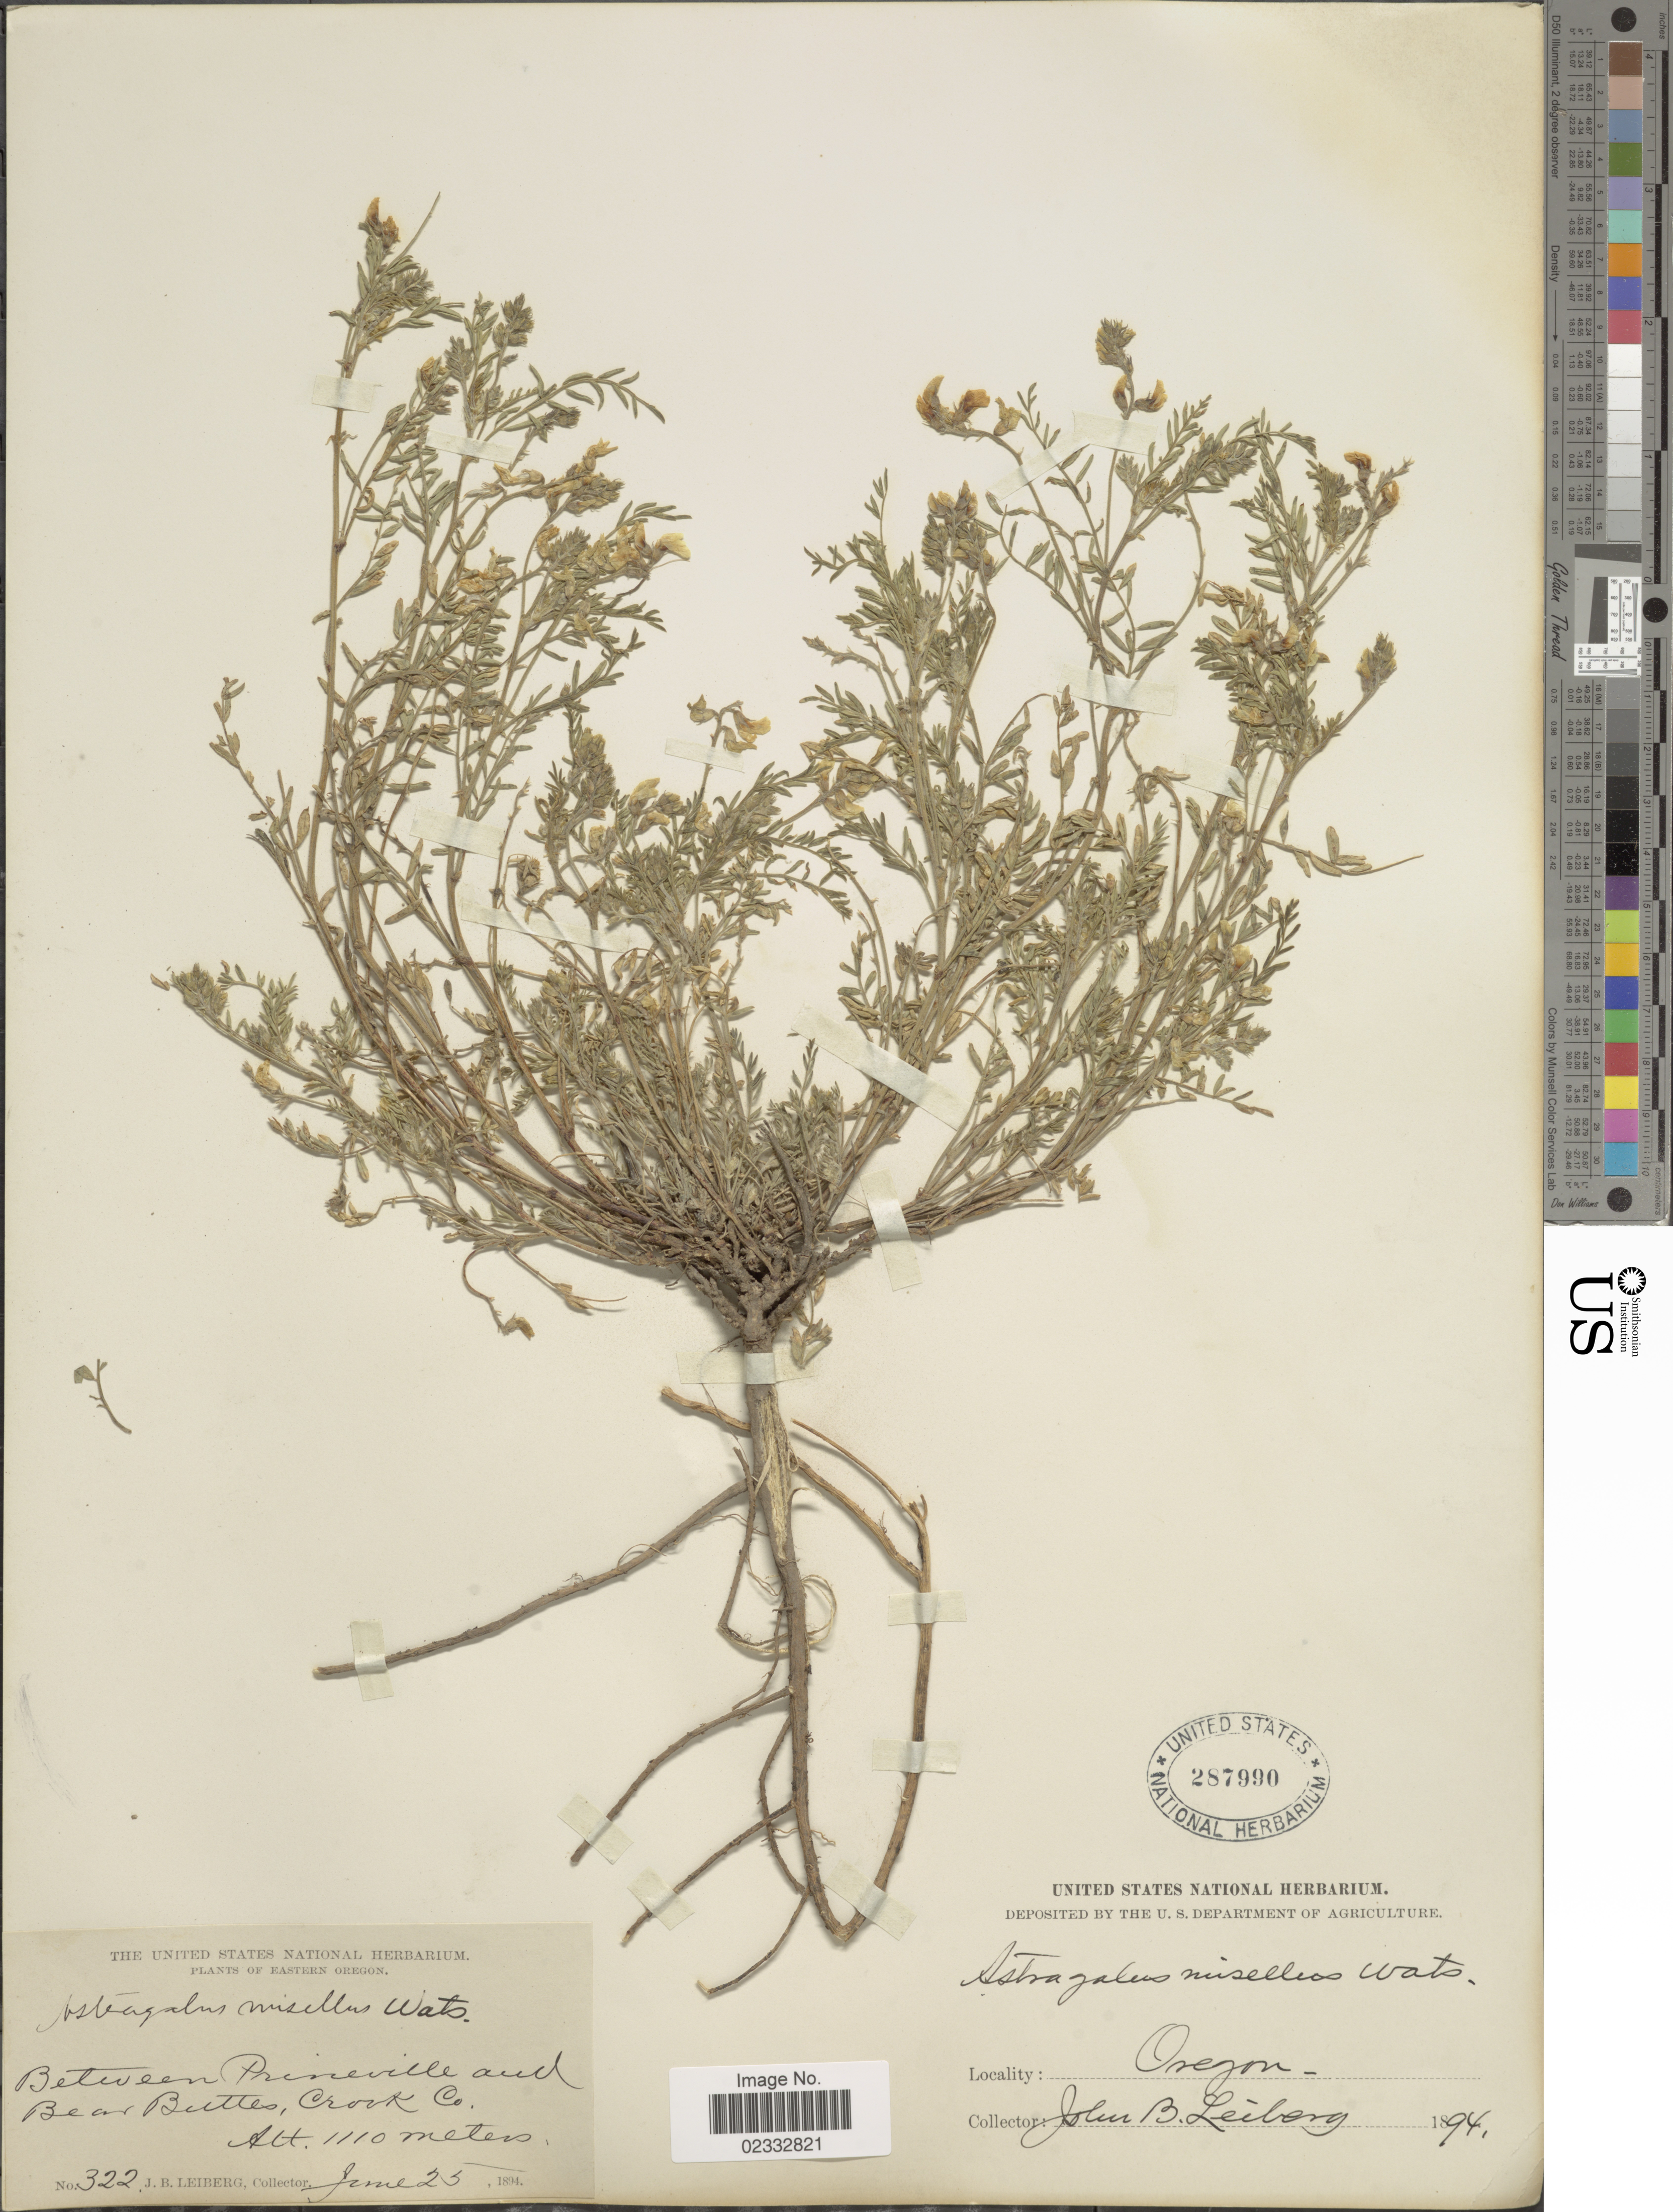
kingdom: Plantae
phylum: Tracheophyta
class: Magnoliopsida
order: Fabales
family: Fabaceae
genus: Astragalus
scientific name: Astragalus misellus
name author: S. Watson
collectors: J. B. Leiberg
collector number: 322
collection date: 1894-06-25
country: United States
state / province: Oregon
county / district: Crook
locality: Between Prineville and Bear Buttes, Crook Co.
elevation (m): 1110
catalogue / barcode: US 287990